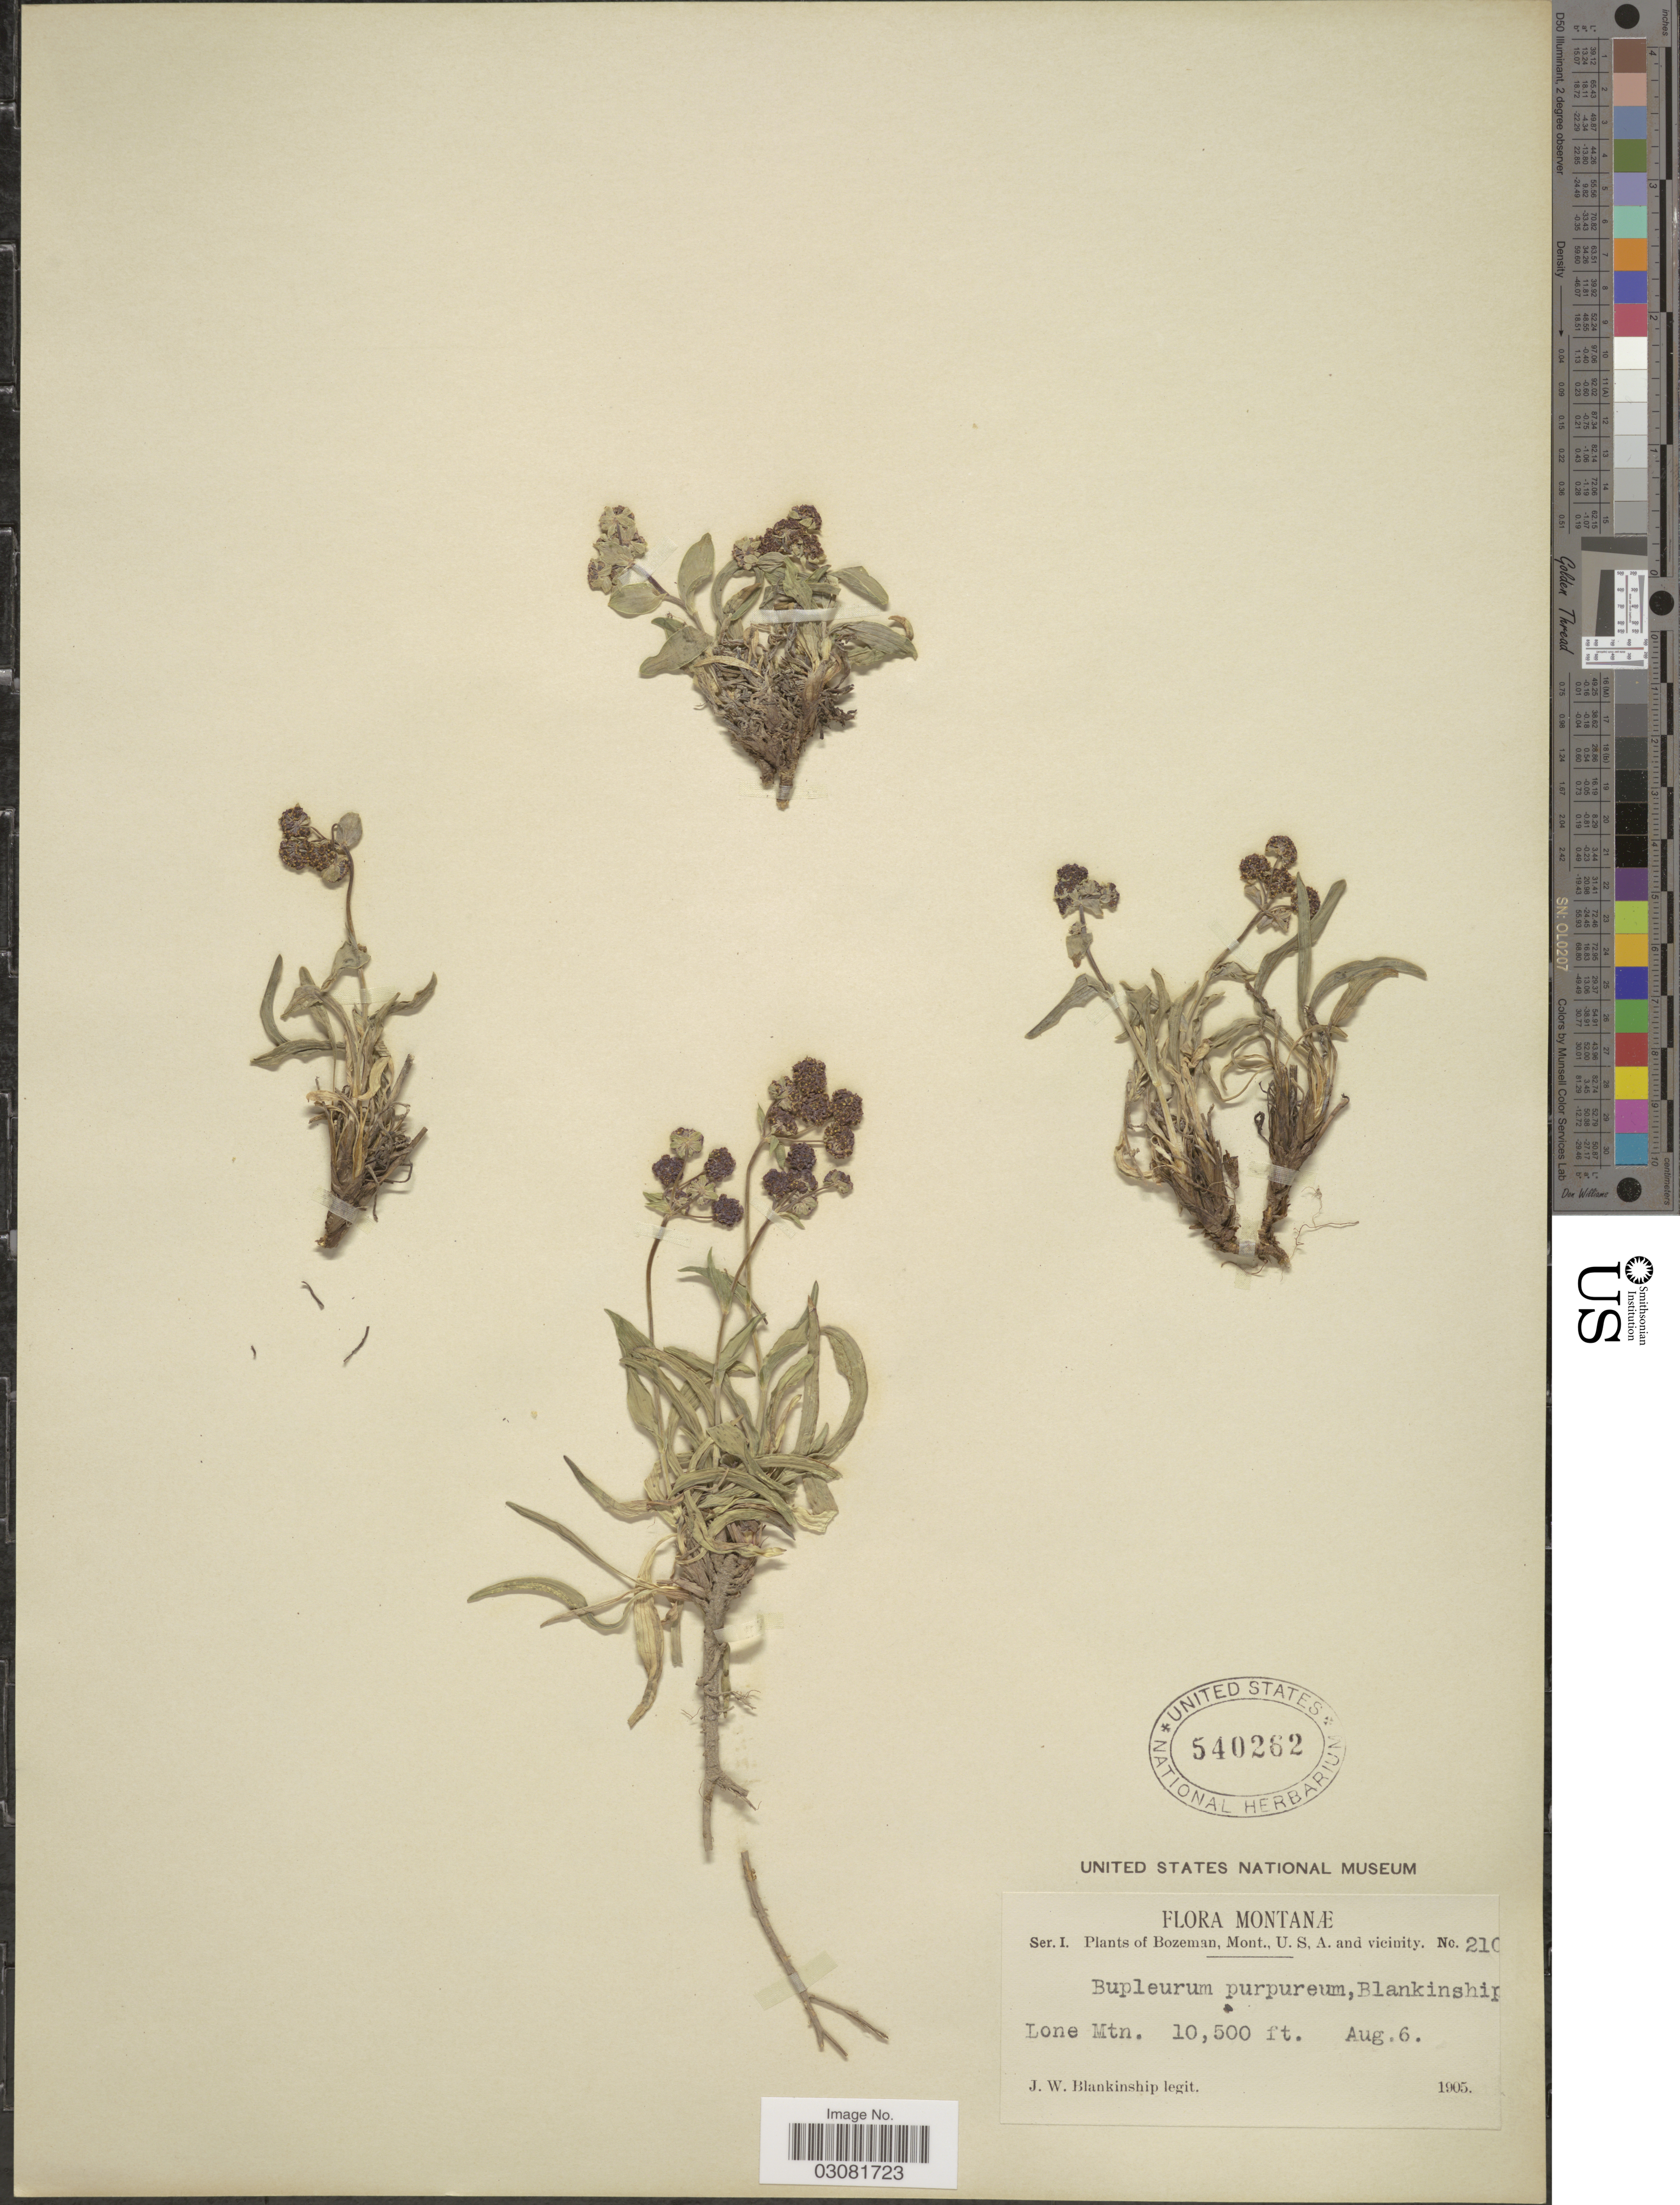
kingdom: Plantae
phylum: Tracheophyta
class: Magnoliopsida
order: Apiales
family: Apiaceae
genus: Bupleurum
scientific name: Bupleurum purpureum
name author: Blank.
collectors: J. W. Blankinship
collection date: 1905-08-06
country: United States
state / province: Montana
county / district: Gallatin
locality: Bozeman, Lone Mtn.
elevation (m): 3200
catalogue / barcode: US 540262